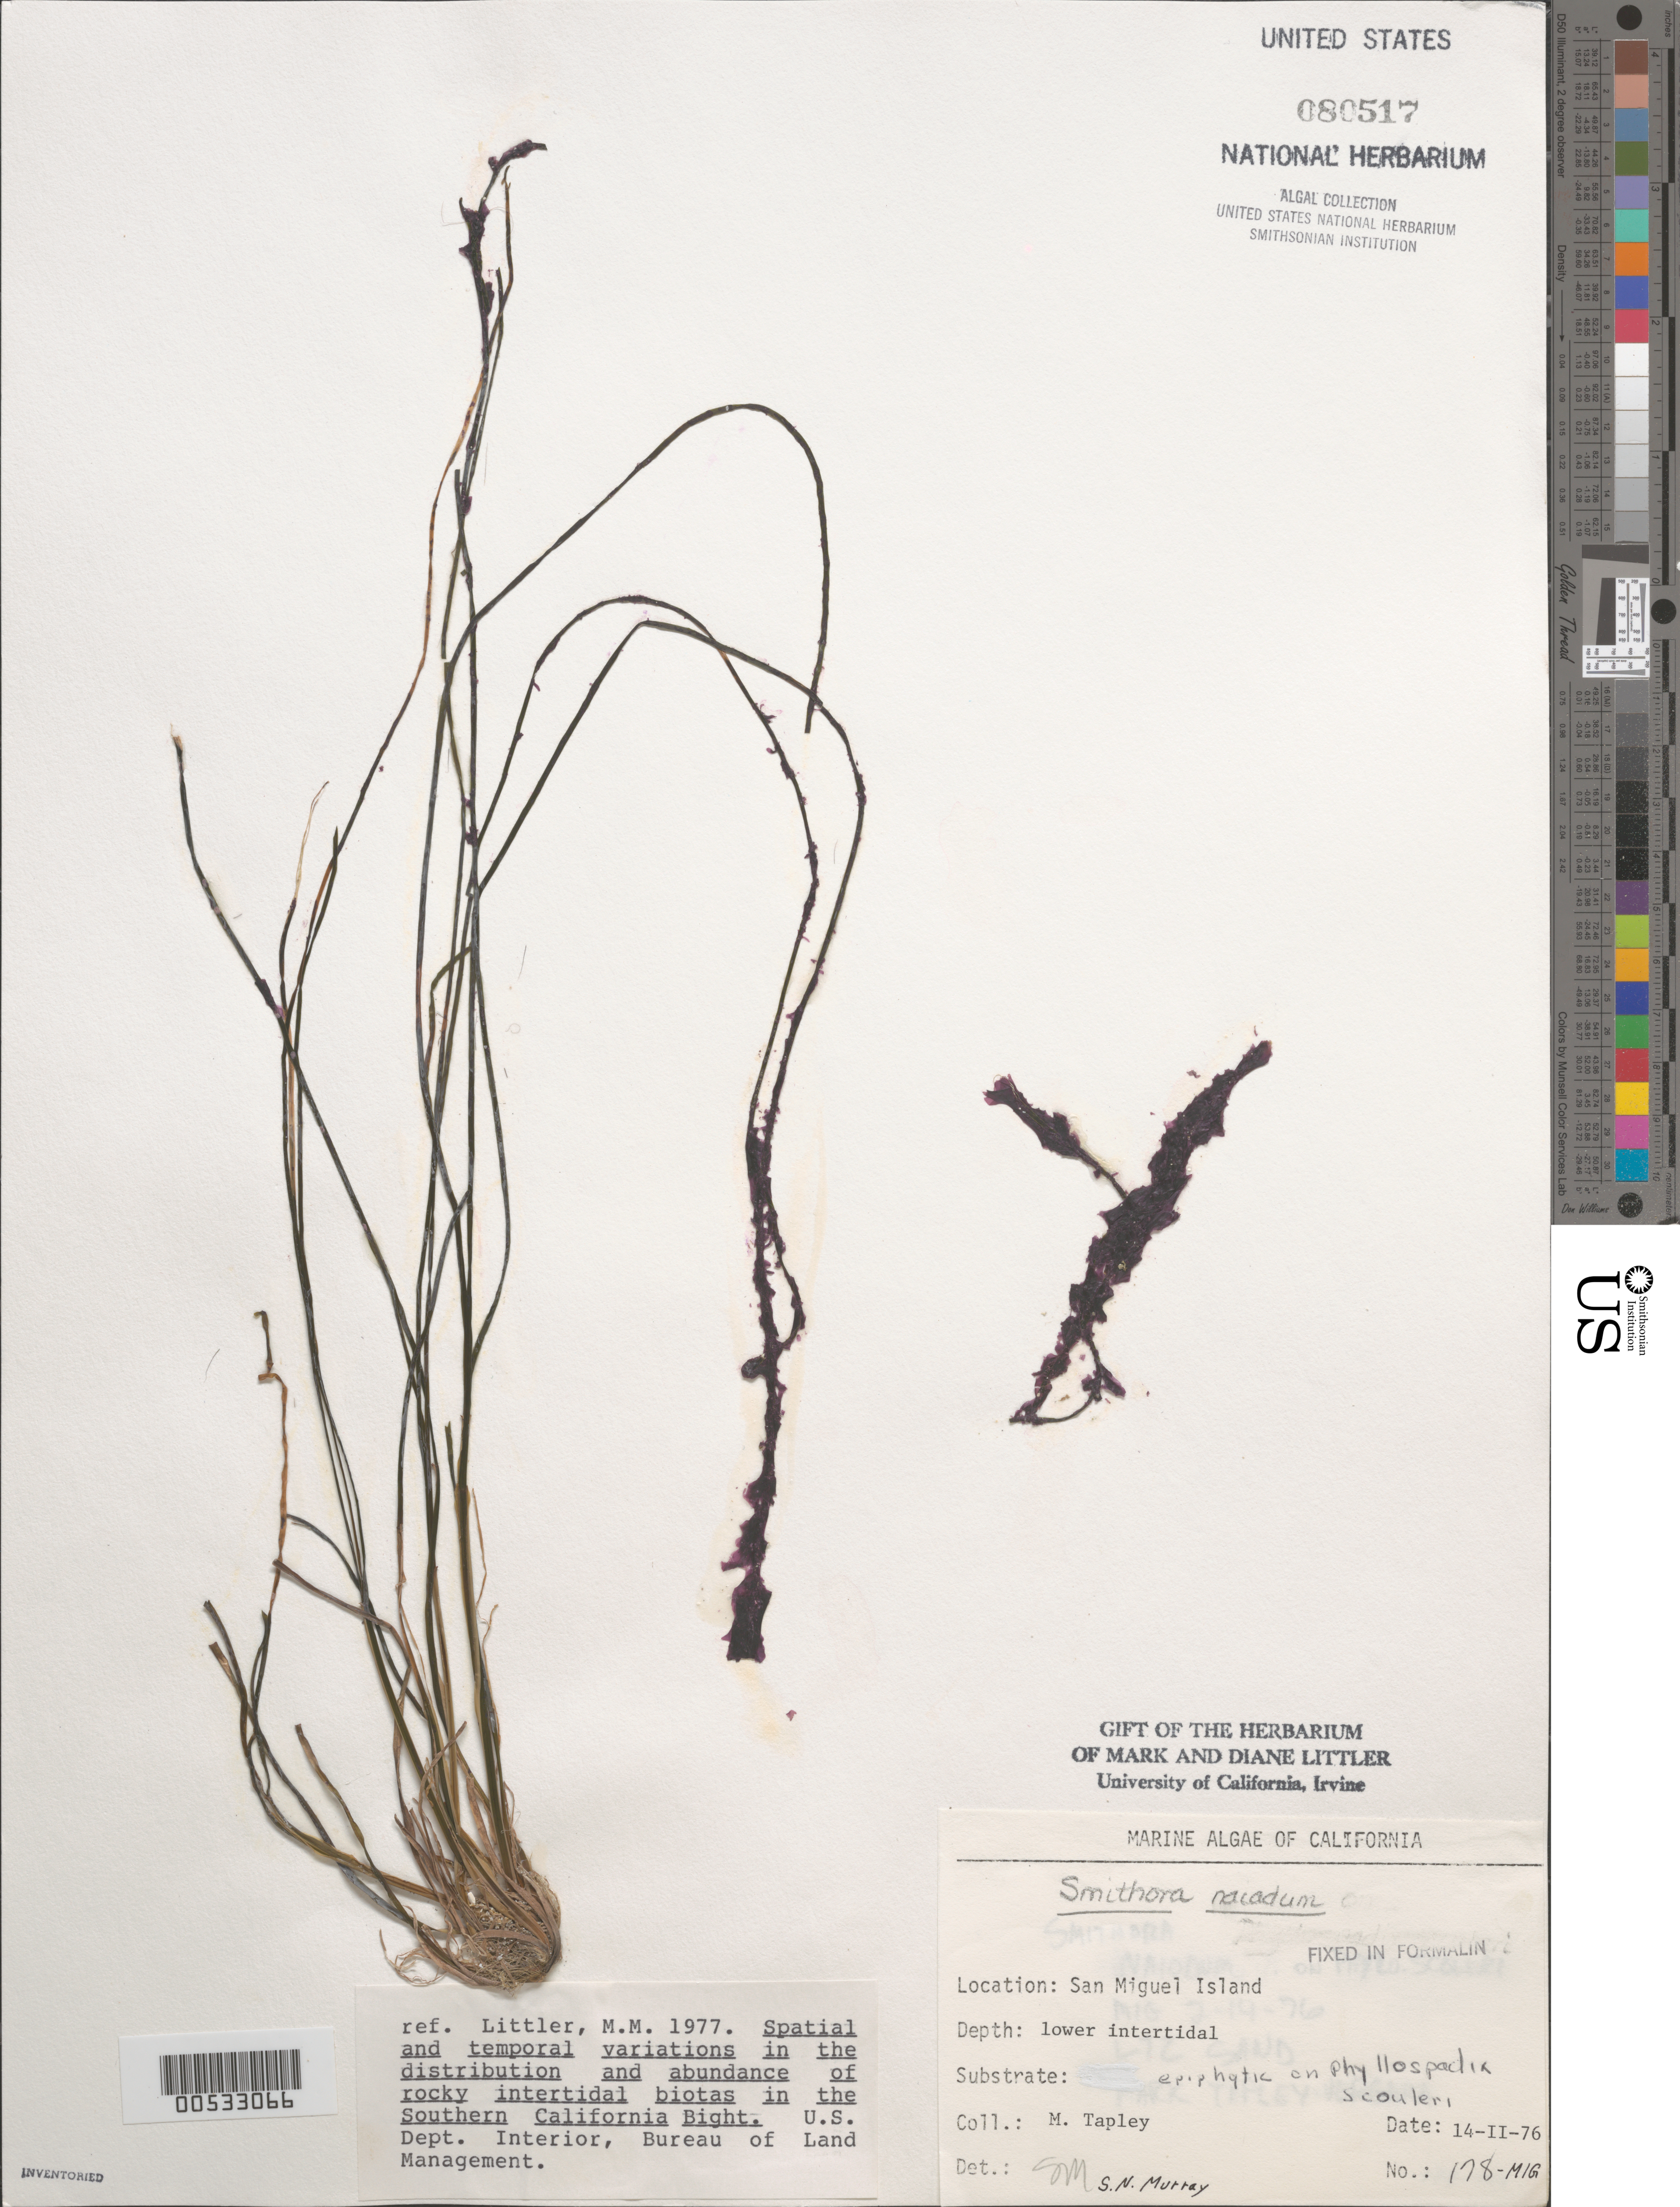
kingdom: Plantae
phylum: Rhodophyta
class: Compsopogonophyceae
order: Erythropeltidales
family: Erythrotrichiaceae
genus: Smithora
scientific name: Smithora naiadum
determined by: Murray, S. N.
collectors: M. Tapley-Vergara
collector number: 178-MIG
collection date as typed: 14 Feb 1976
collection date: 1976-02-14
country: United States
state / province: California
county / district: Santa Barbara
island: San Miguel Island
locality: Cuyler Harbor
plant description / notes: BLM-SOCALBIGHT Rocky Intertidal Survey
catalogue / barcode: US 80517